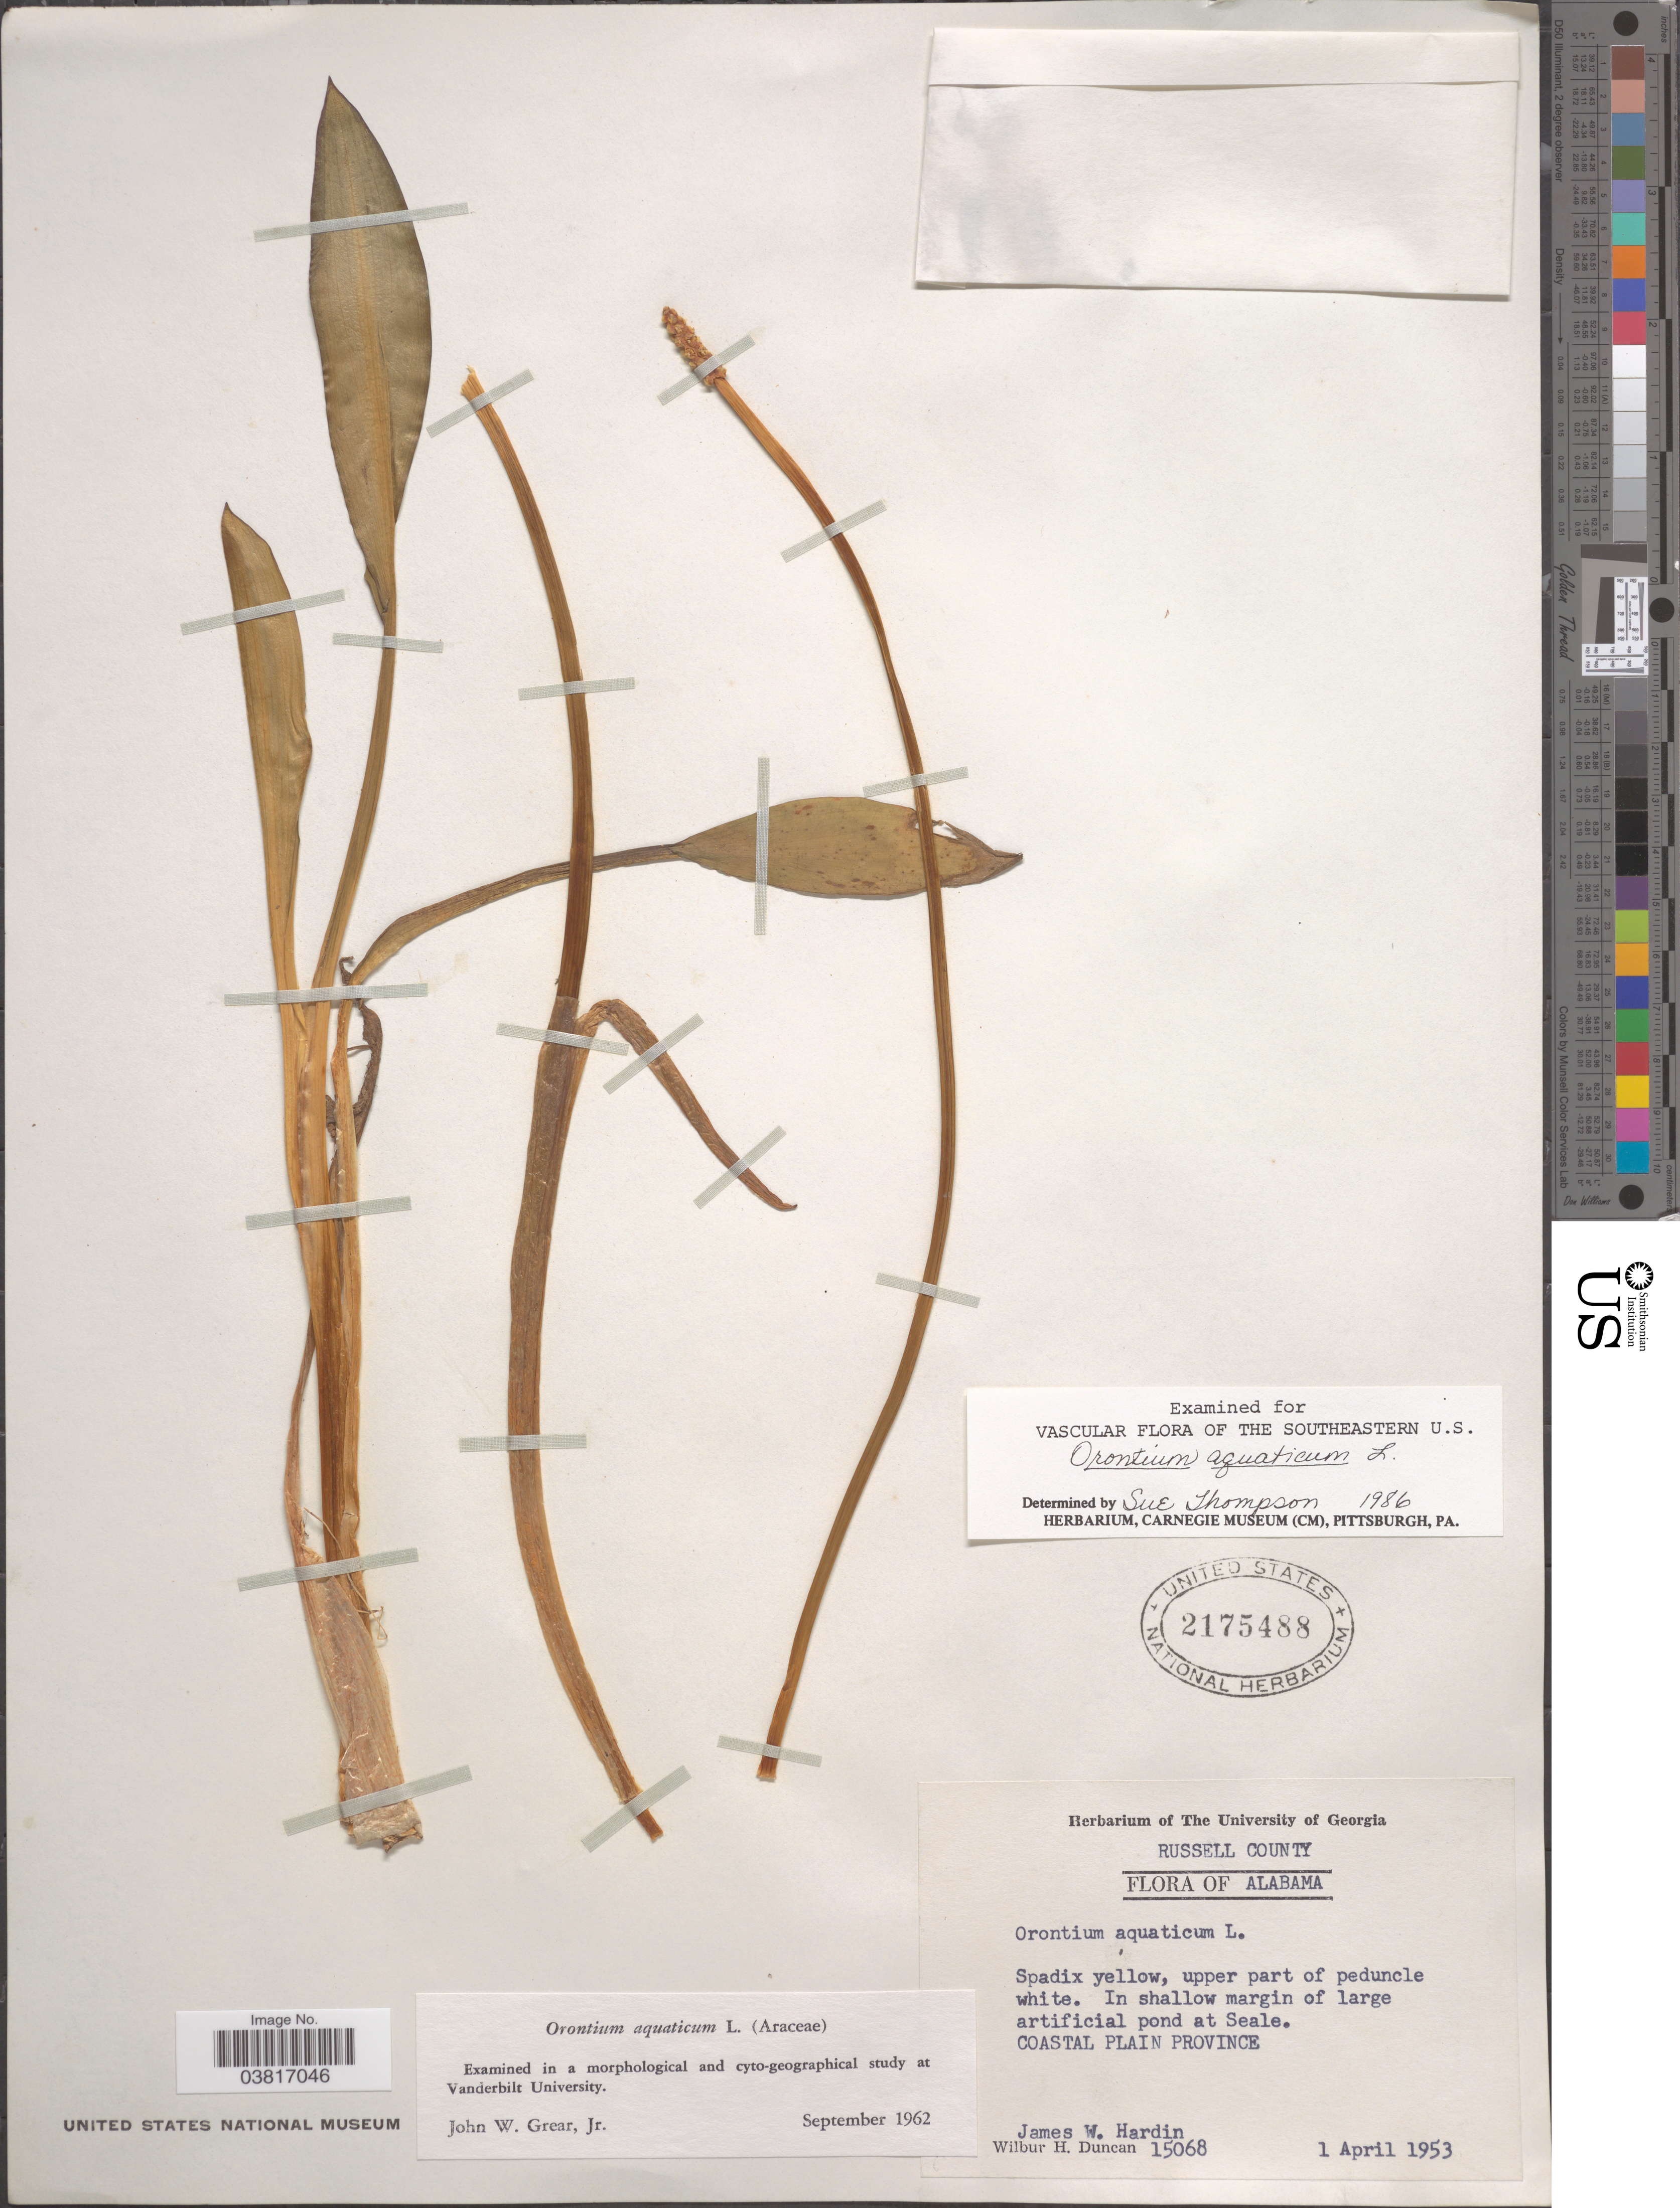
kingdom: Plantae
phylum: Tracheophyta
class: Liliopsida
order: Alismatales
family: Araceae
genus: Orontium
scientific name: Orontium aquaticum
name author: L.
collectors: J. W. Hardin & W. H. Duncan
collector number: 15068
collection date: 1953-04-01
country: United States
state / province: Alabama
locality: Russel County. Large artificial pond at Seale. Coastal Plain Province.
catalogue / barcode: US 2175488